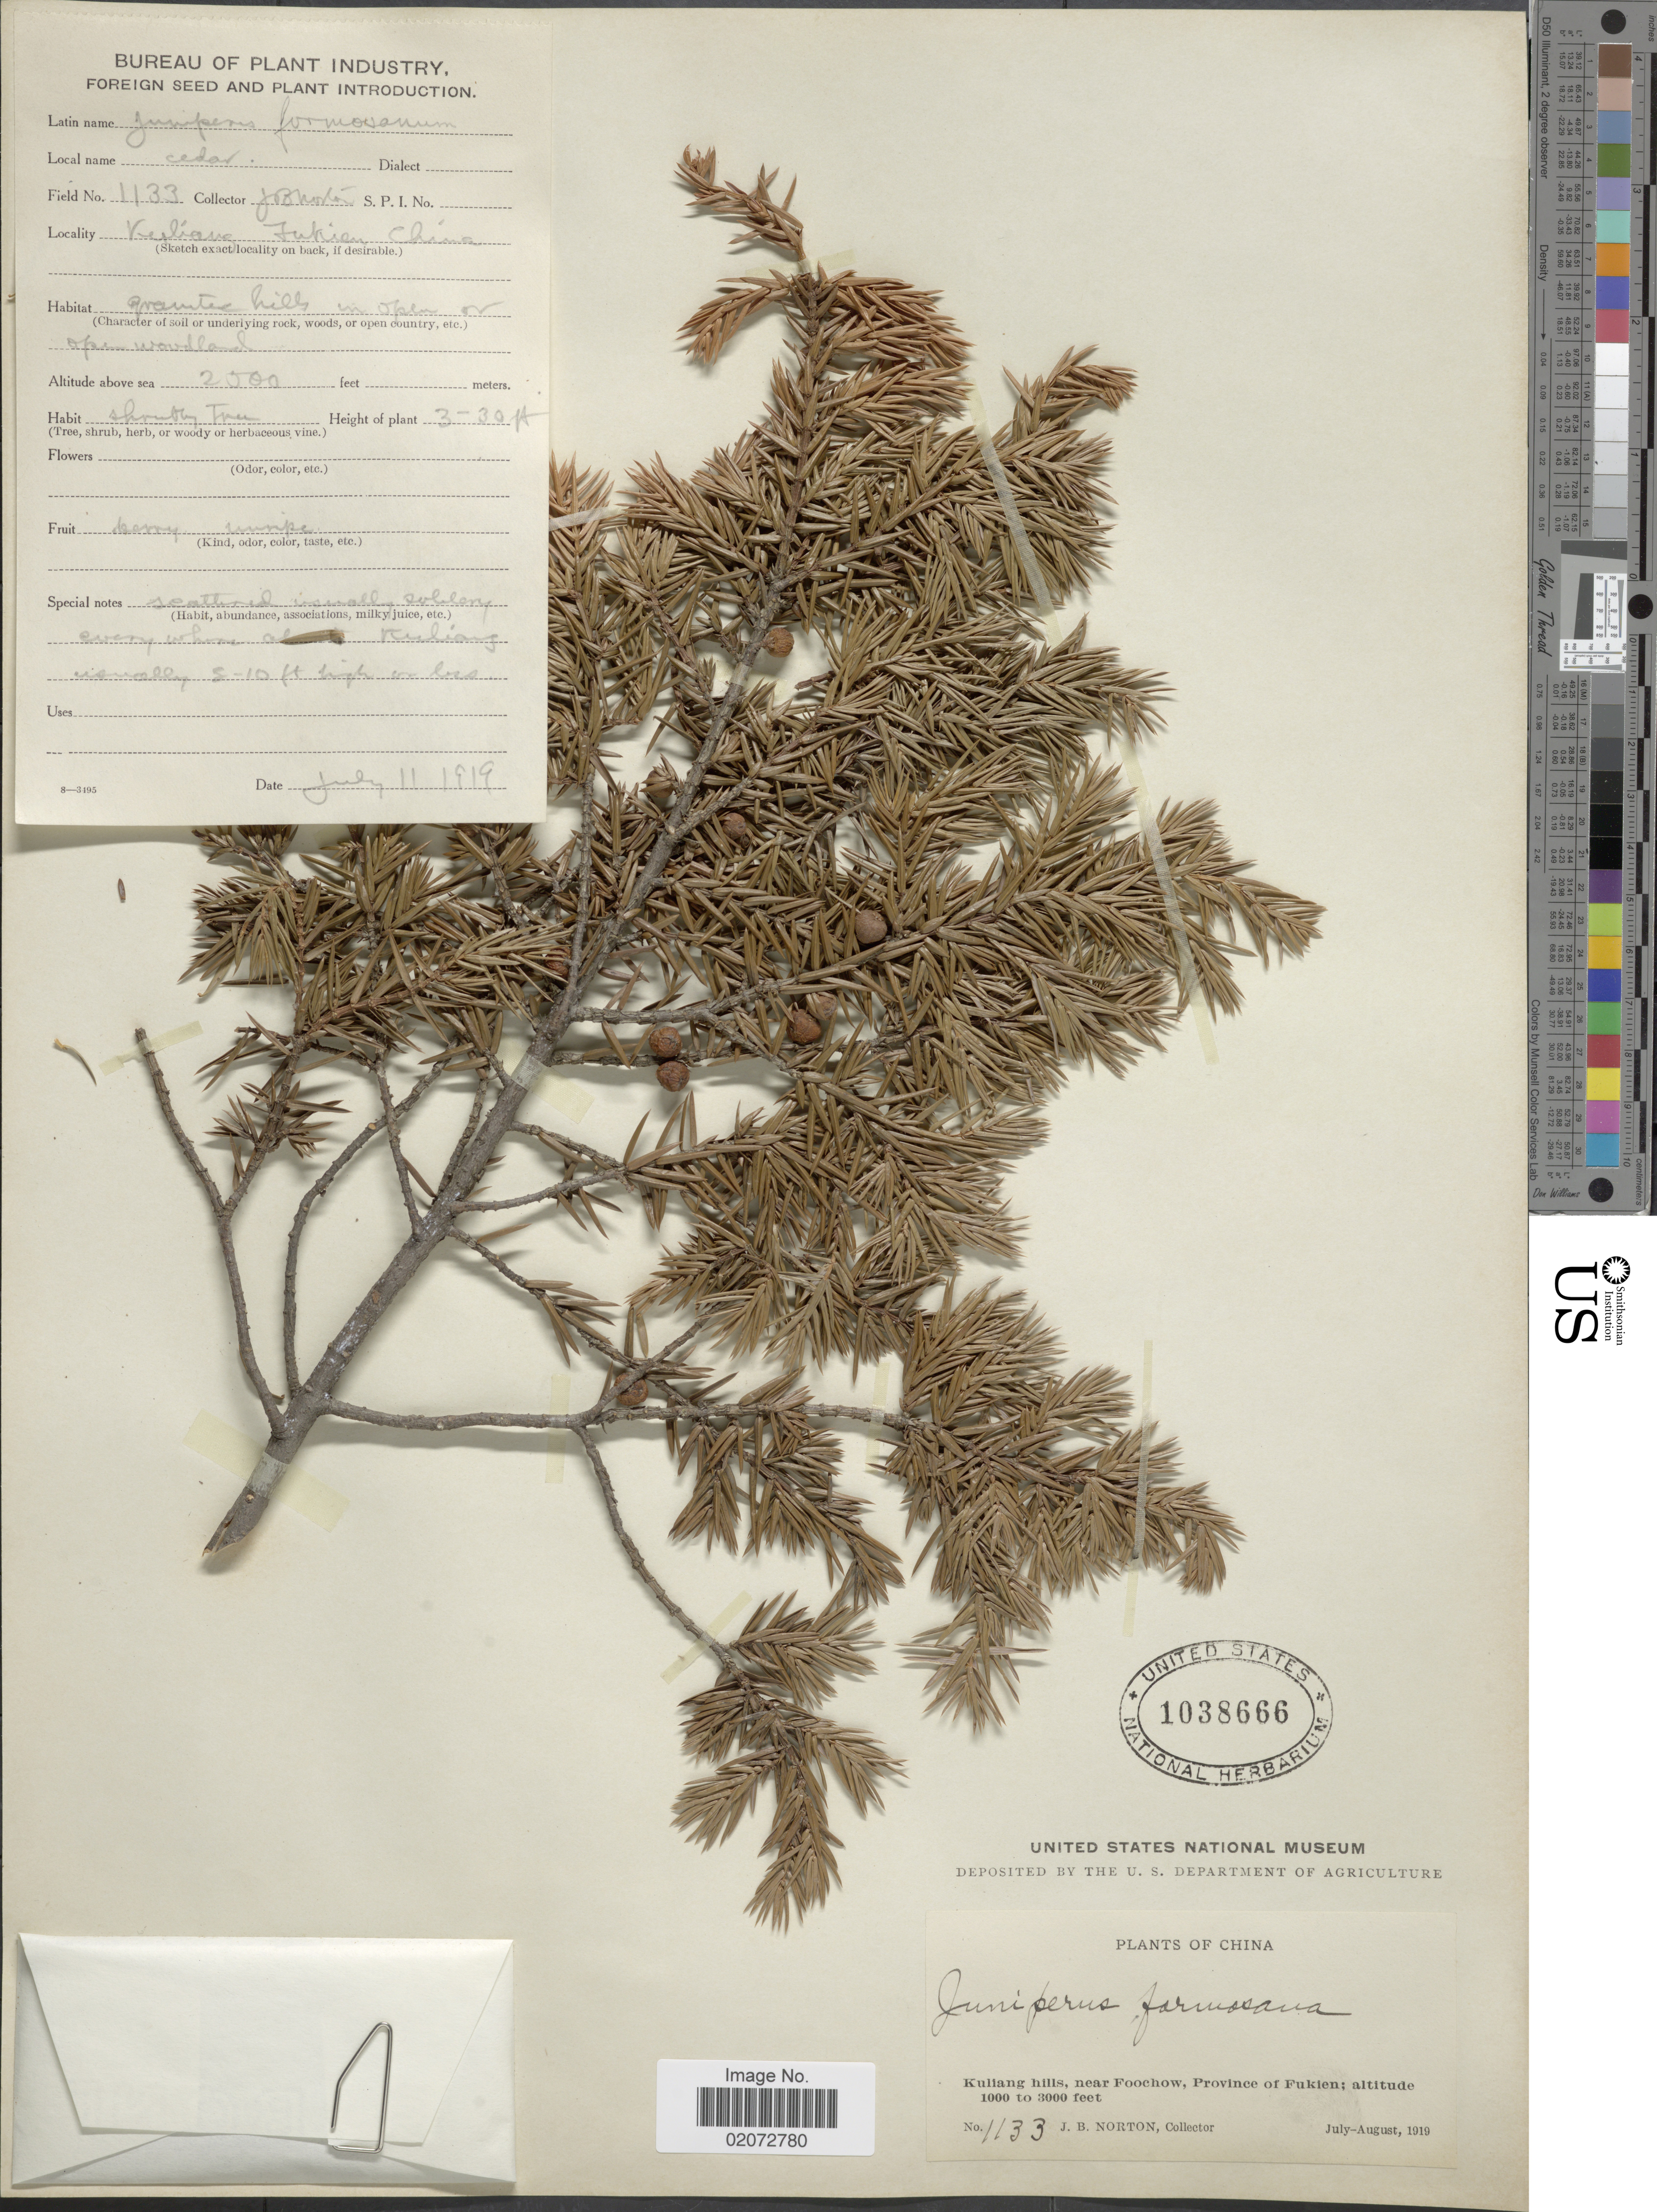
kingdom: Plantae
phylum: Tracheophyta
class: Pinopsida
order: Pinales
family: Cupressaceae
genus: Juniperus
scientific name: Juniperus formosana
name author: Hayata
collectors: J. B. Norton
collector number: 1133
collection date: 1919-07-11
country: China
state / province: Fujian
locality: Kuliang hills, near Foochow, Province of Fukien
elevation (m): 762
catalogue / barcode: US 1038666